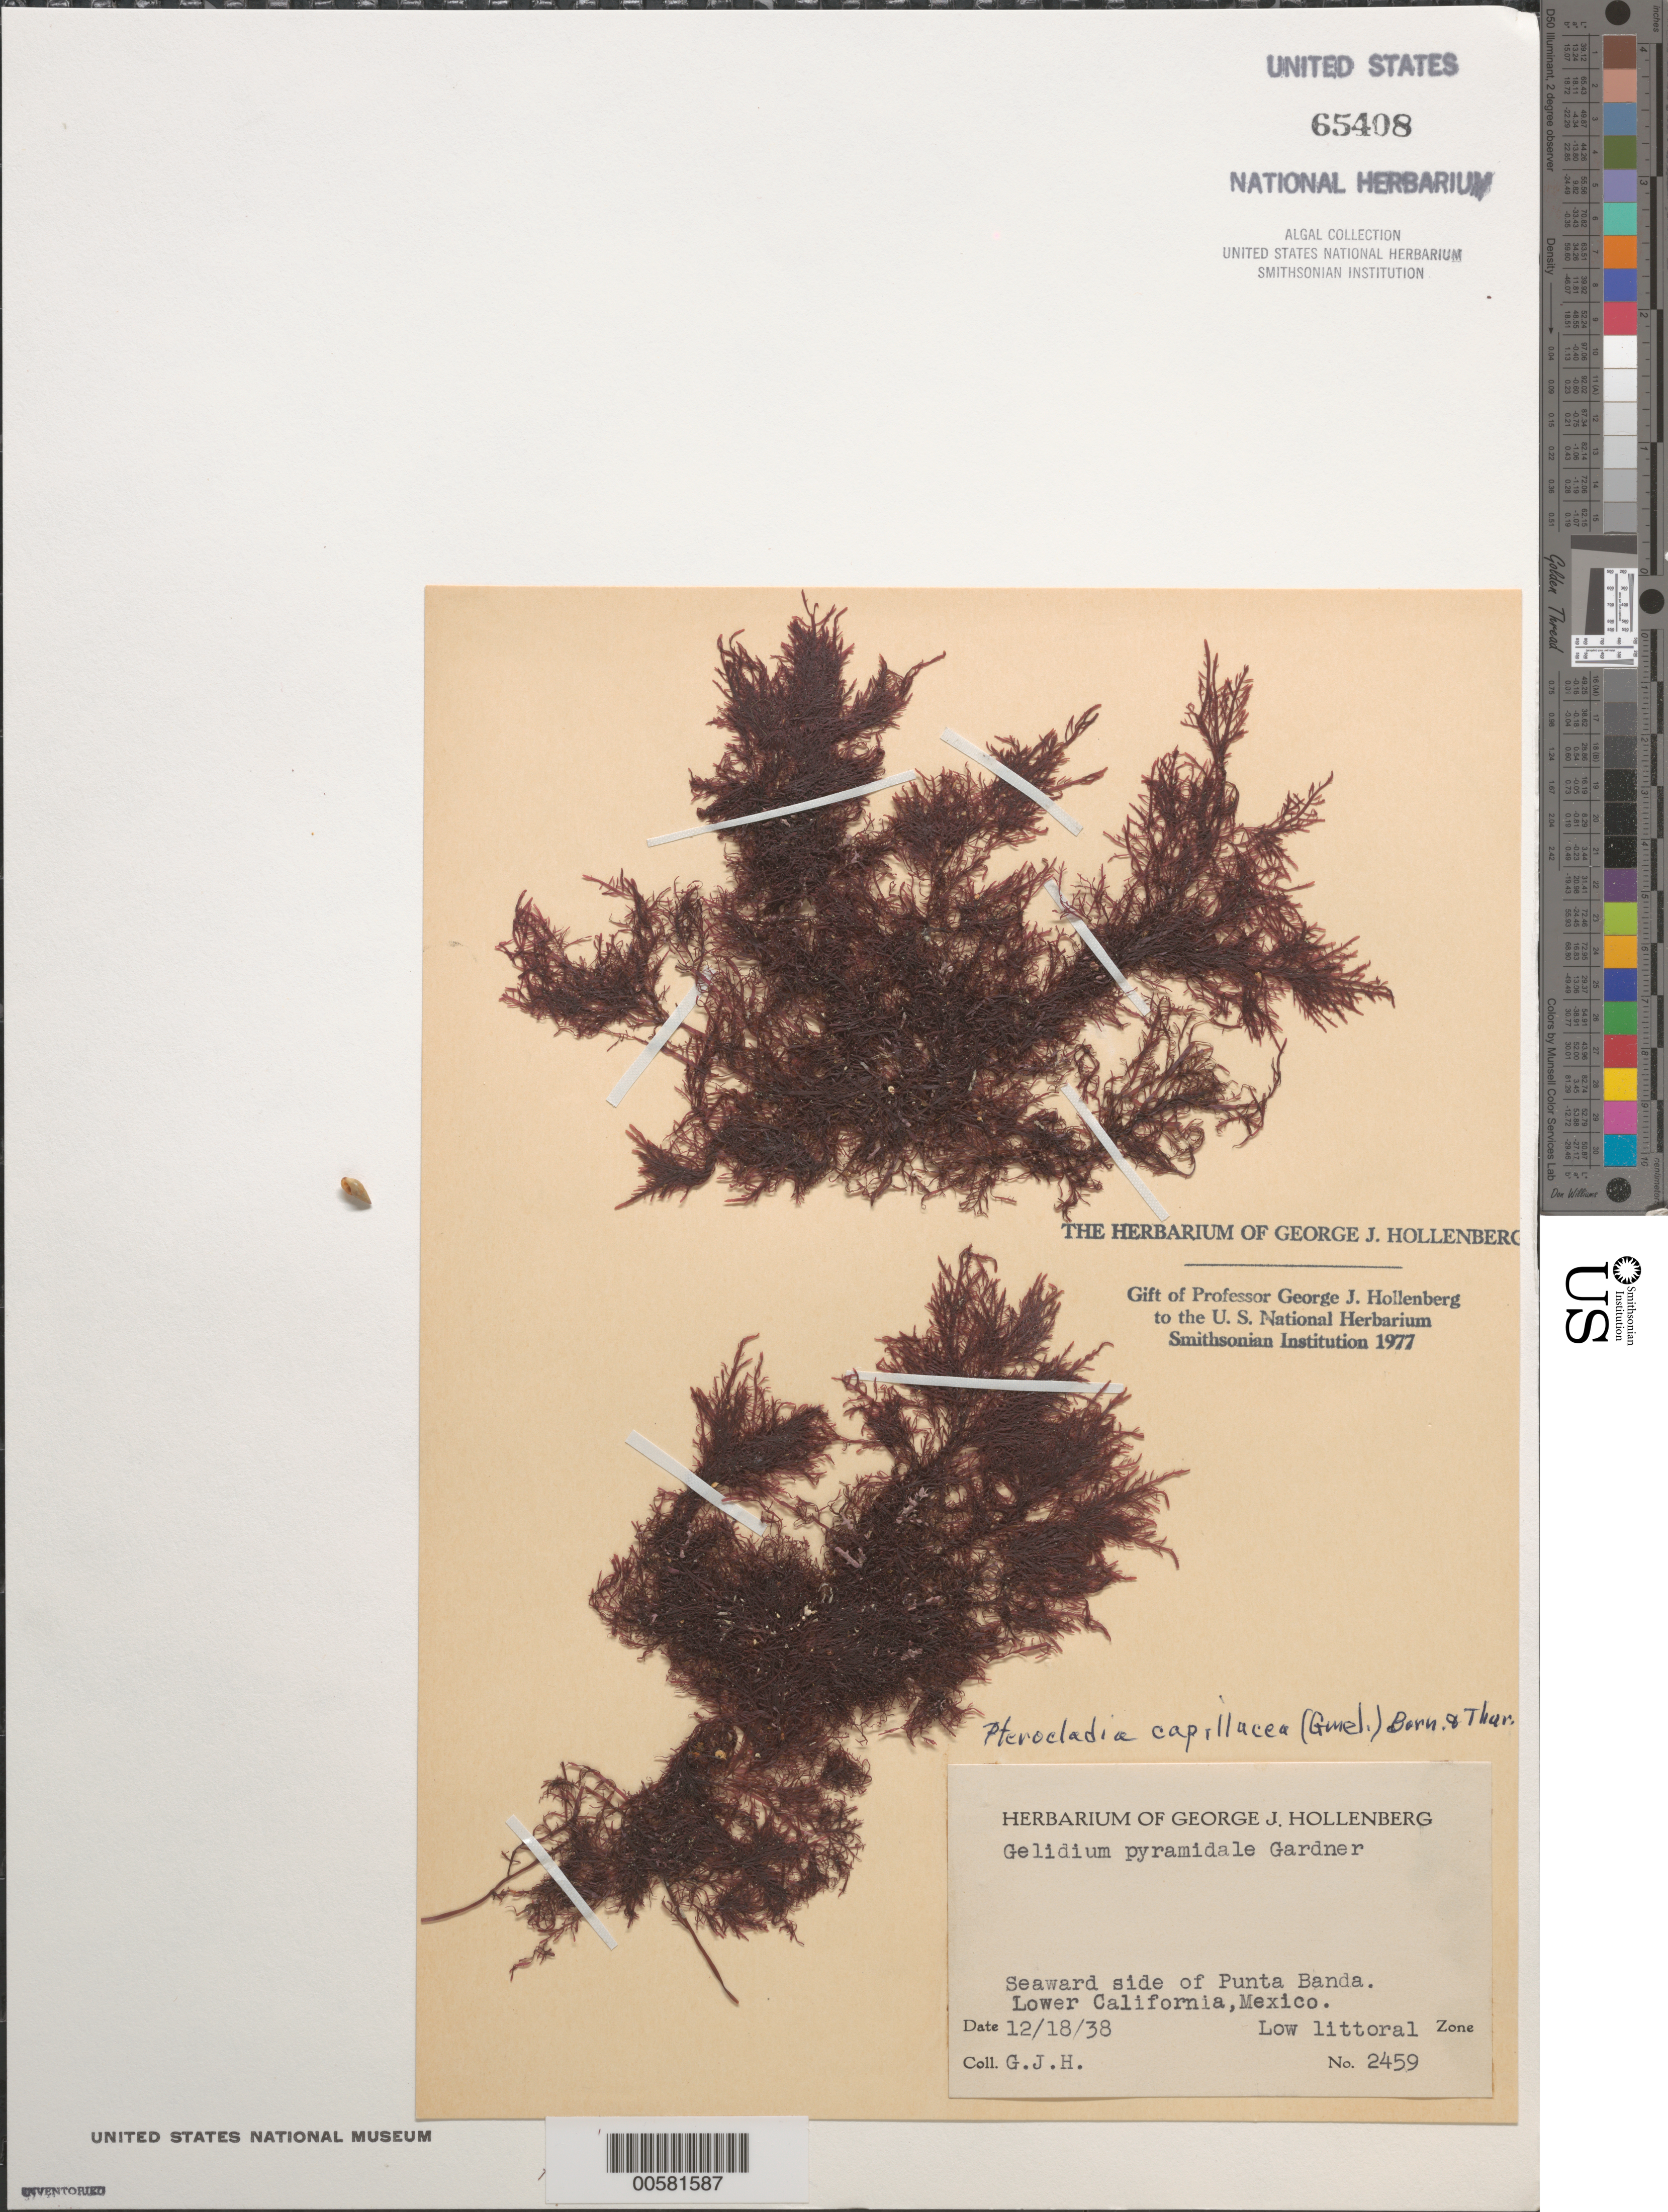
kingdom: Plantae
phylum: Rhodophyta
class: Florideophyceae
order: Gelidiales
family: Pterocladiaceae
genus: Pterocladiella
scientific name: Pterocladiella capillacea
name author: (S.G. Gmel.) Santelices & Hommers.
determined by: Algae name updating Project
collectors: G. Hollenberg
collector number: GJH 2459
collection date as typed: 18 Dec 1938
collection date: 1938-12-18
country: Mexico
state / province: Baja California Norte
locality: Seaward side of Punta Banda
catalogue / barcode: US 65408